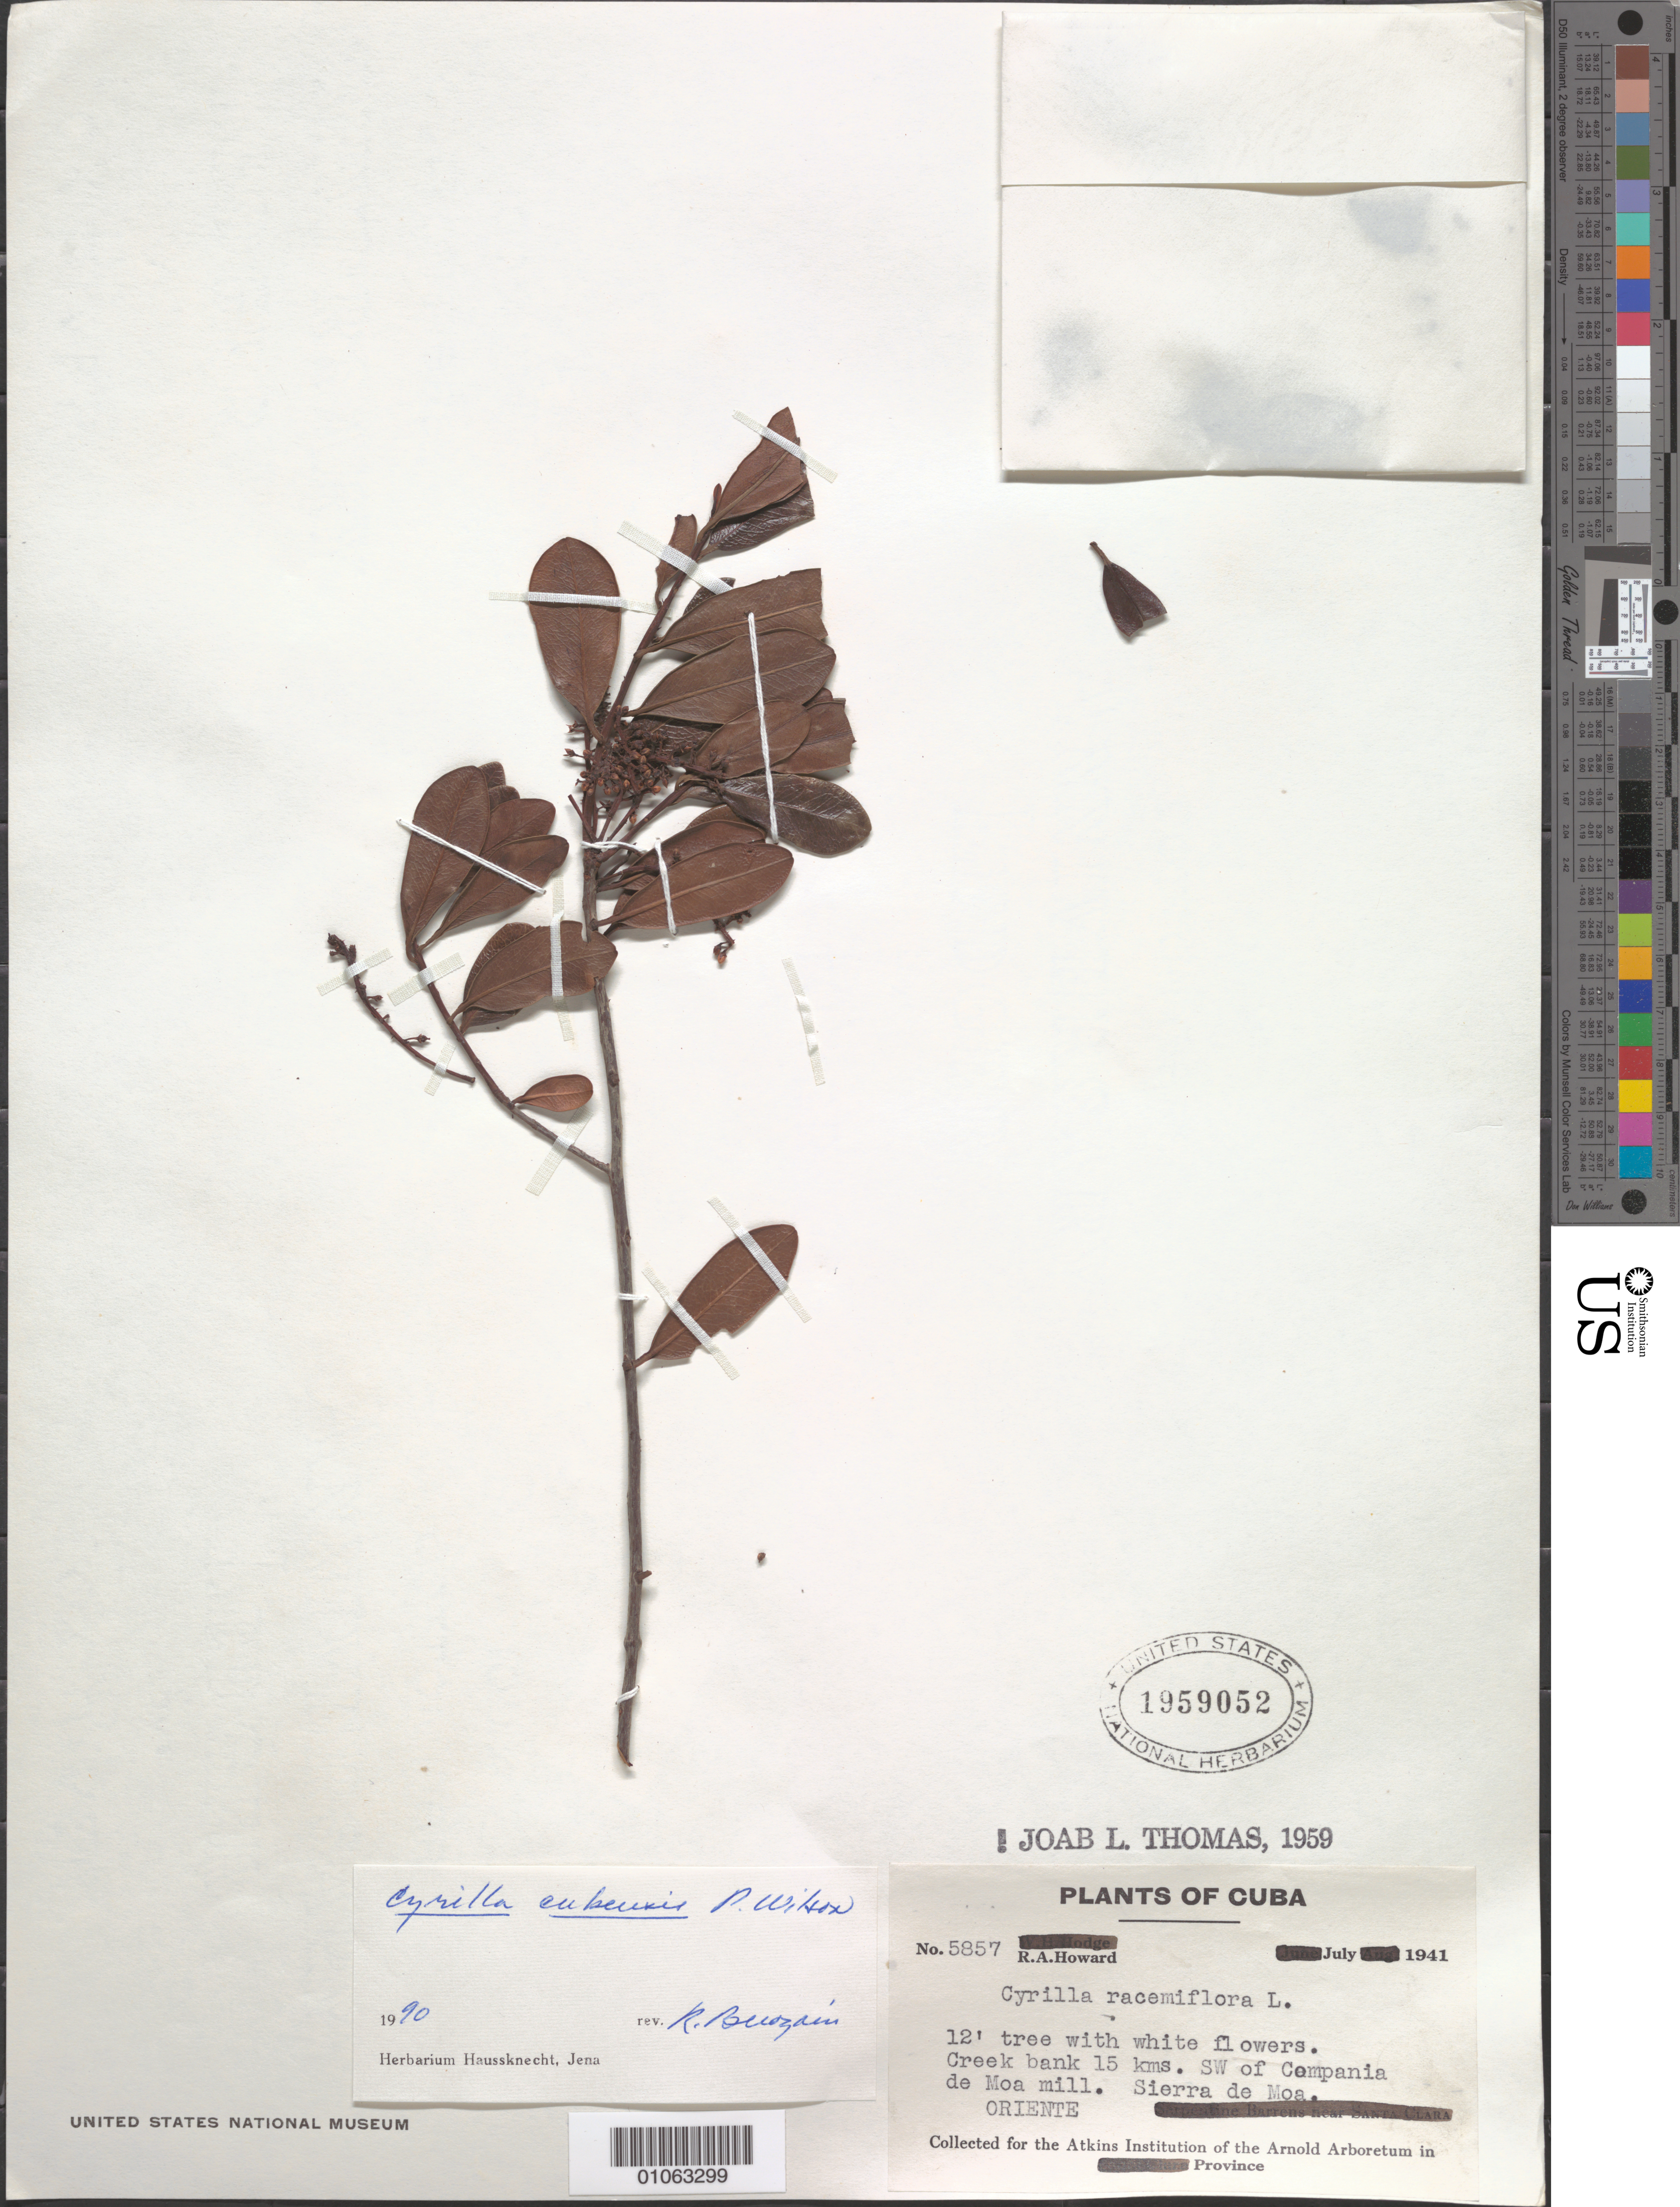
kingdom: Plantae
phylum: Tracheophyta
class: Magnoliopsida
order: Ericales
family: Cyrillaceae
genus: Cyrilla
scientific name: Cyrilla cubensis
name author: P. Wilson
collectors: R. A. Howard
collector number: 5857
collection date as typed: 01 Jul 1941 to 31 Jul 1941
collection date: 1941-07-01/1941-07-31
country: Cuba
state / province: Holguín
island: Cuba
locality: Creek bank 15 kms S W of Compania de Moa mill Sierra de Moa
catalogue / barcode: US 1959052